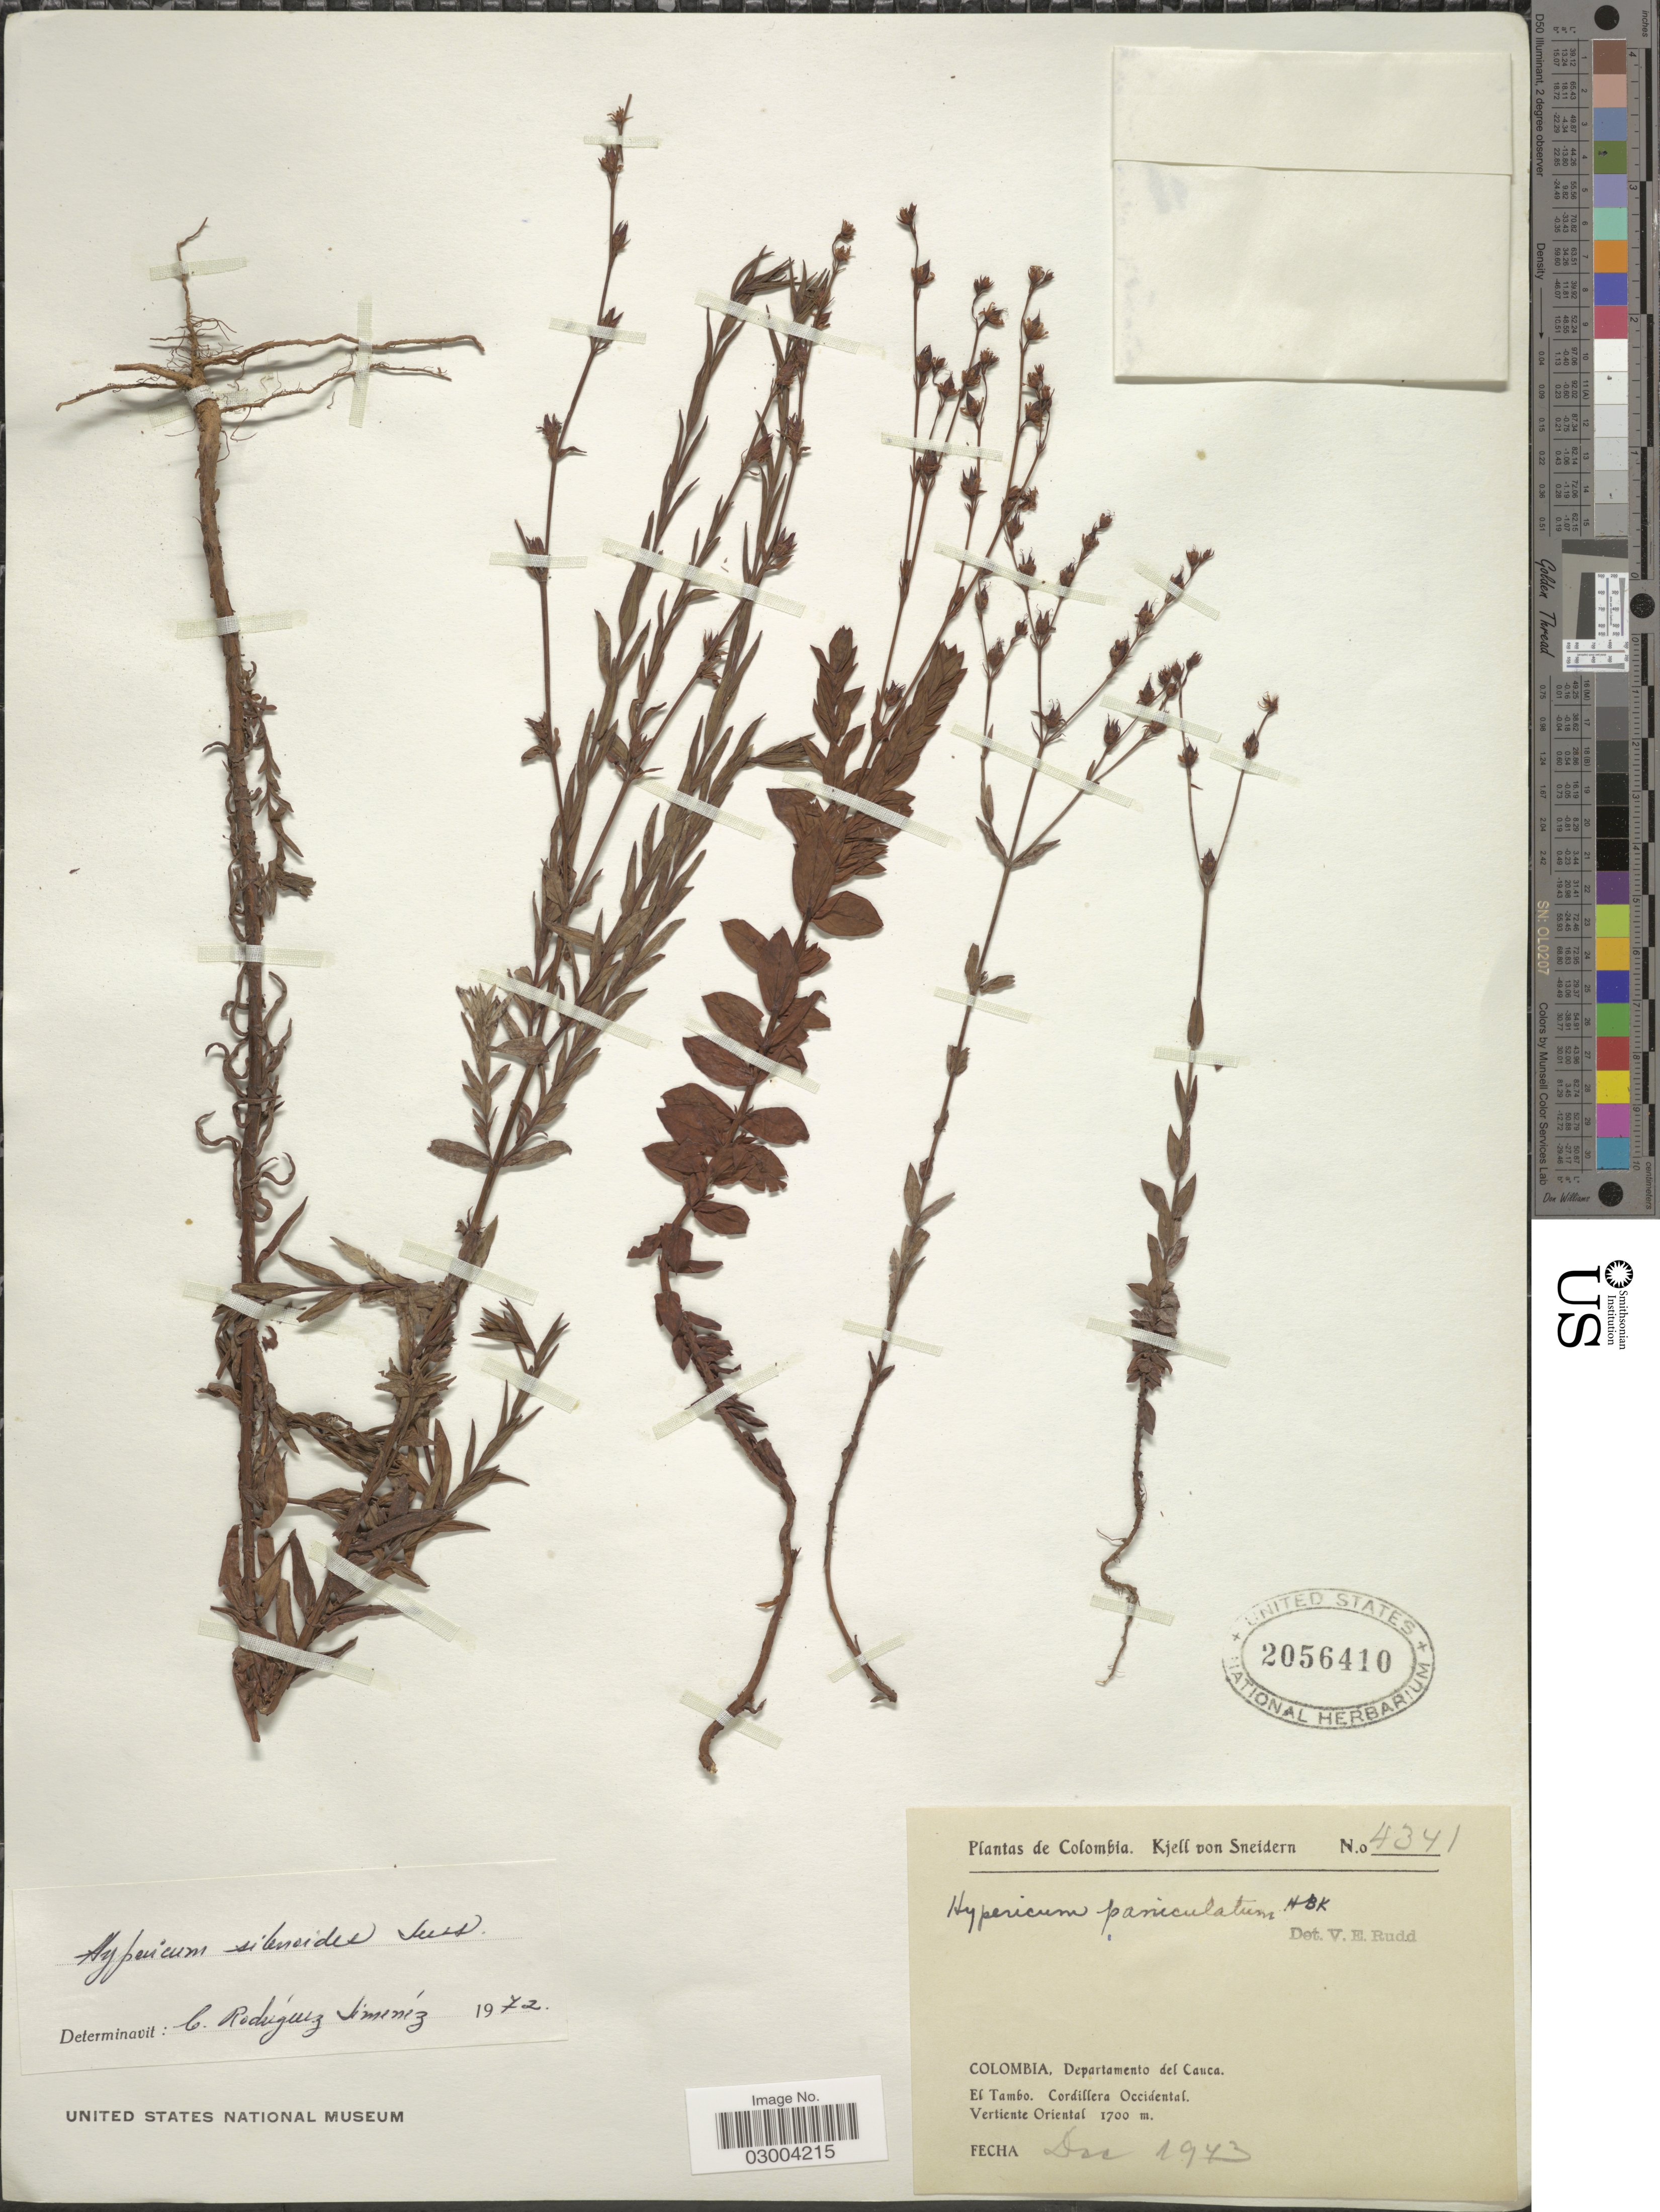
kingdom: Plantae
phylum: Tracheophyta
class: Magnoliopsida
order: Malpighiales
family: Hypericaceae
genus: Hypericum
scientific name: Hypericum silenoides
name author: Juss.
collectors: K. von Sneidern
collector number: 4341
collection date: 1943-12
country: Colombia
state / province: Cauca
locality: Departamento del Cauca, El Tambo, Cordillera Occidental, Vertiente Oriental.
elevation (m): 1700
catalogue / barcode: US 2056410